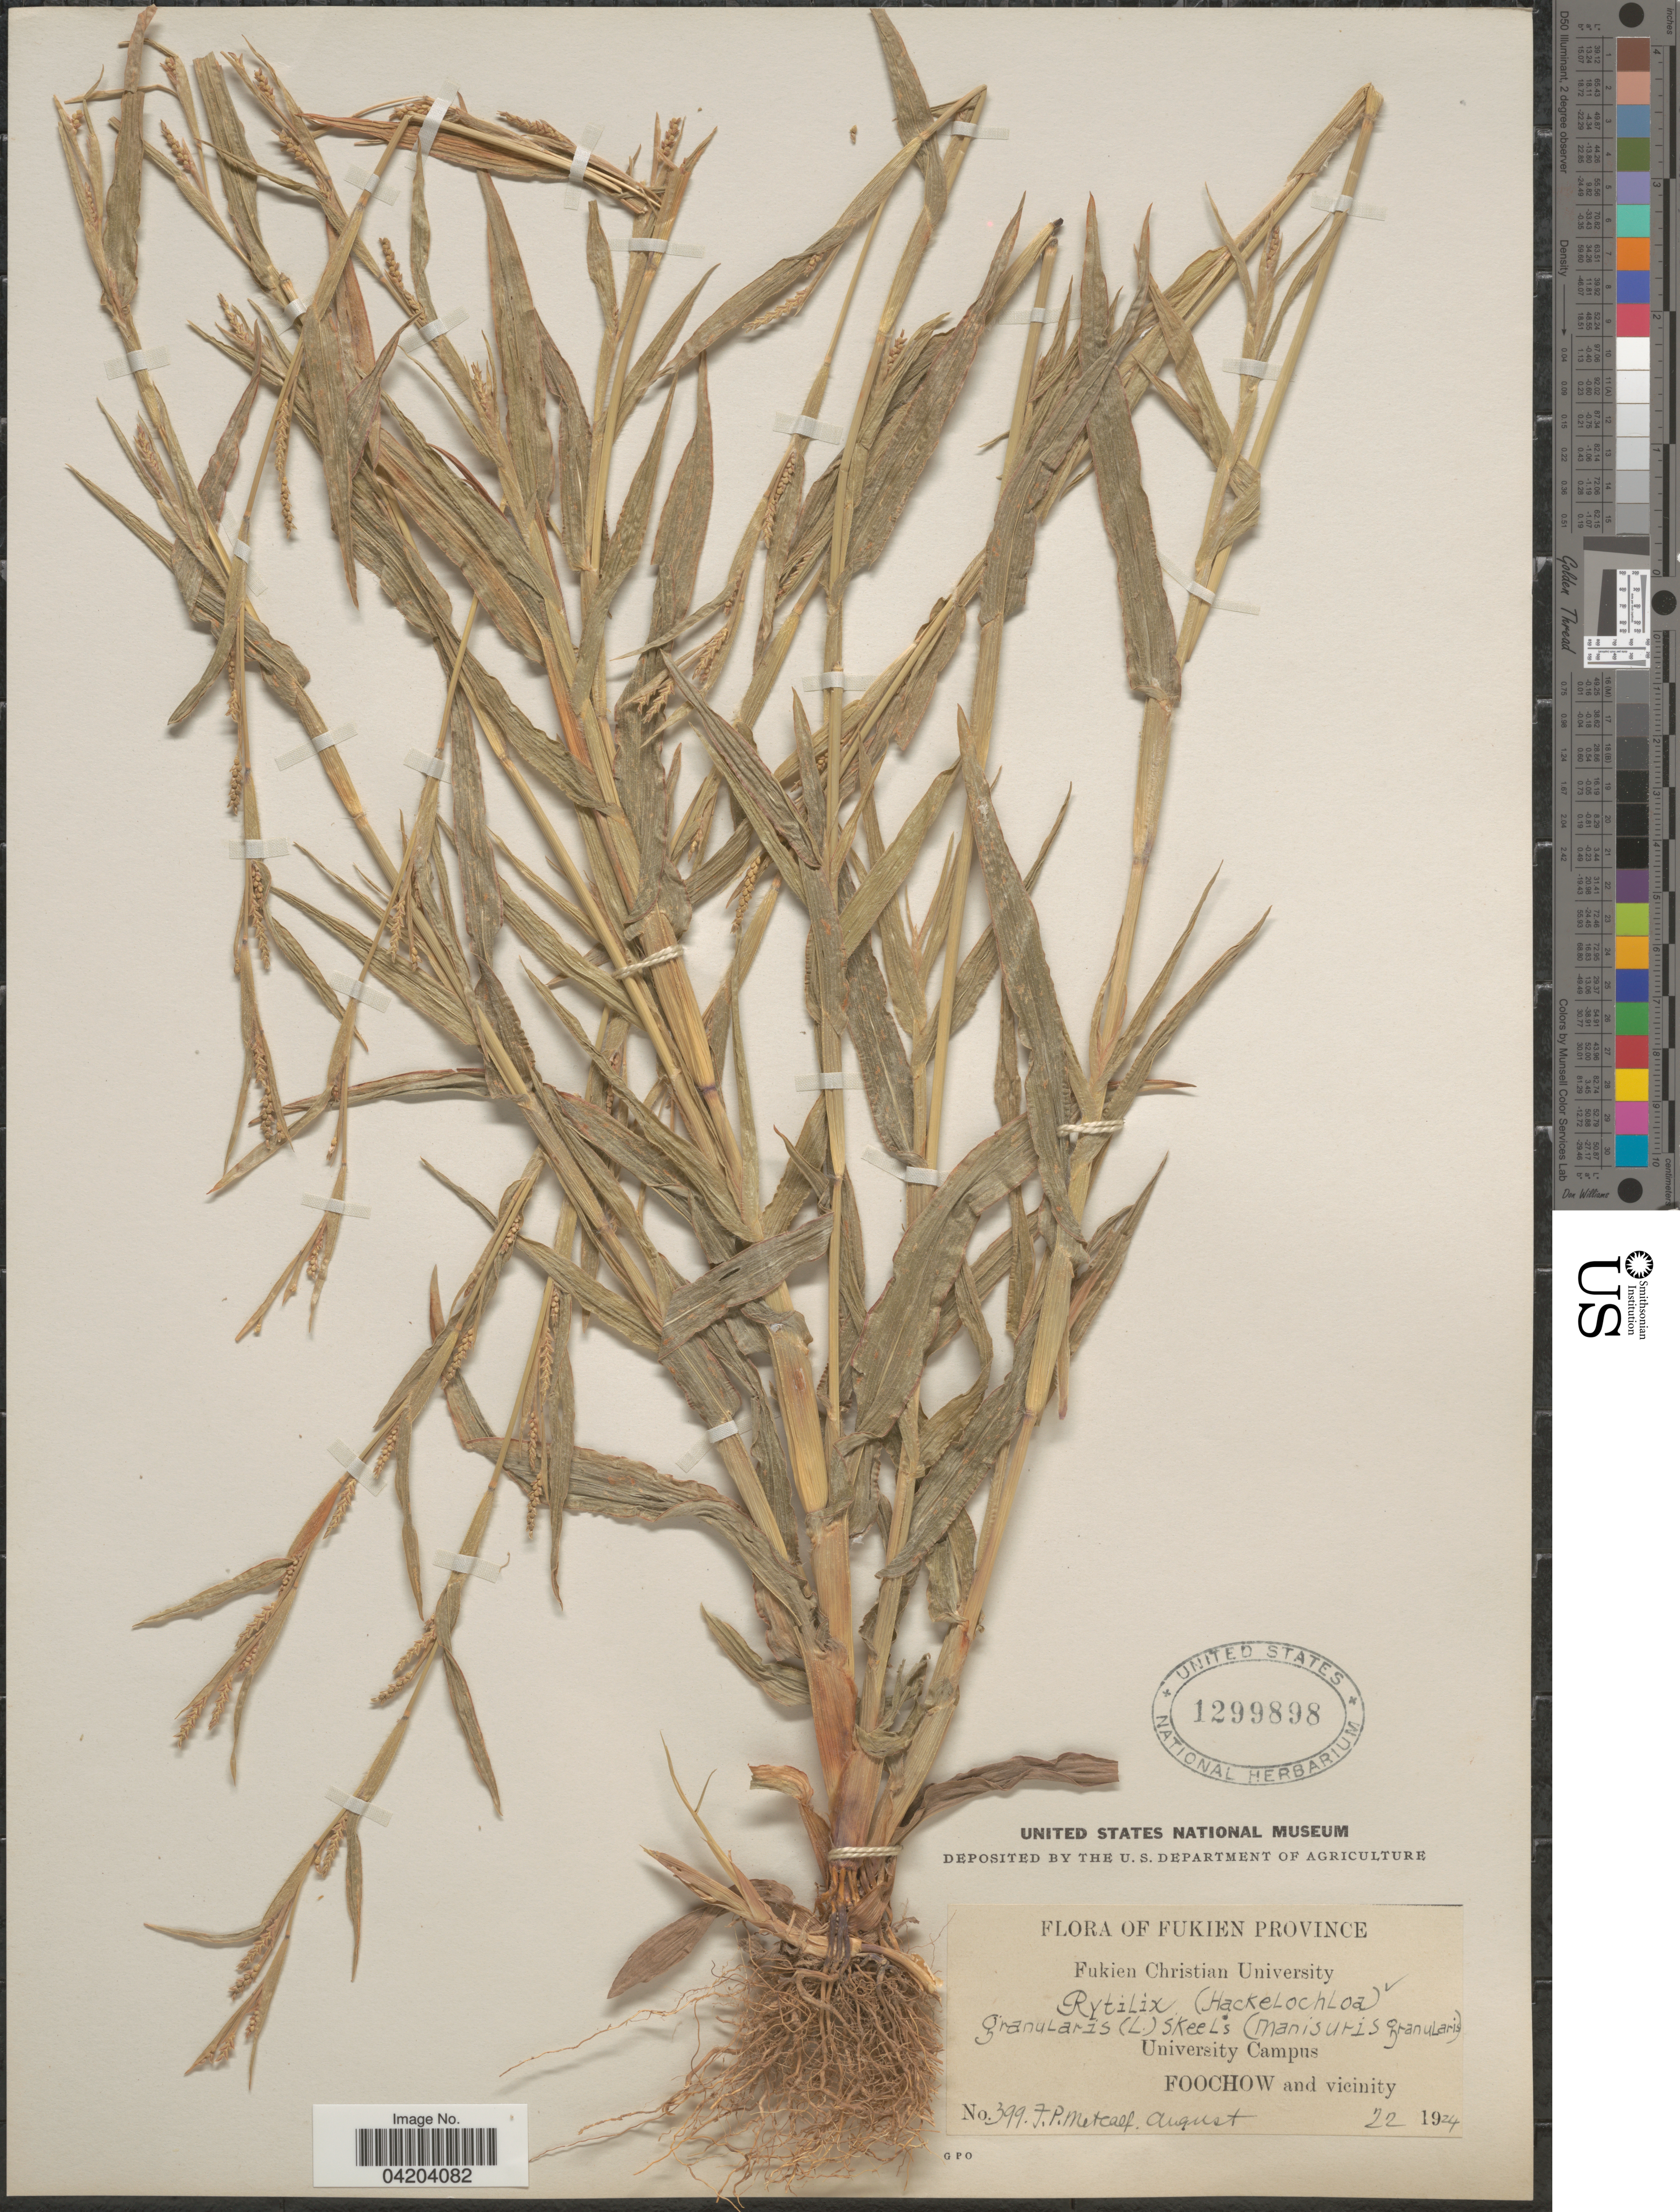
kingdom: Plantae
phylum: Tracheophyta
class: Liliopsida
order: Poales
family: Poaceae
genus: Mnesithea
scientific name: Mnesithea granularis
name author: (L.) de Koning & Sosef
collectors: F. Metcalf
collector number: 399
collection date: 1924-08-22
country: China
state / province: Fujian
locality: Fukien Province. University Campus. Foochow and vicinity.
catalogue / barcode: US 1299898